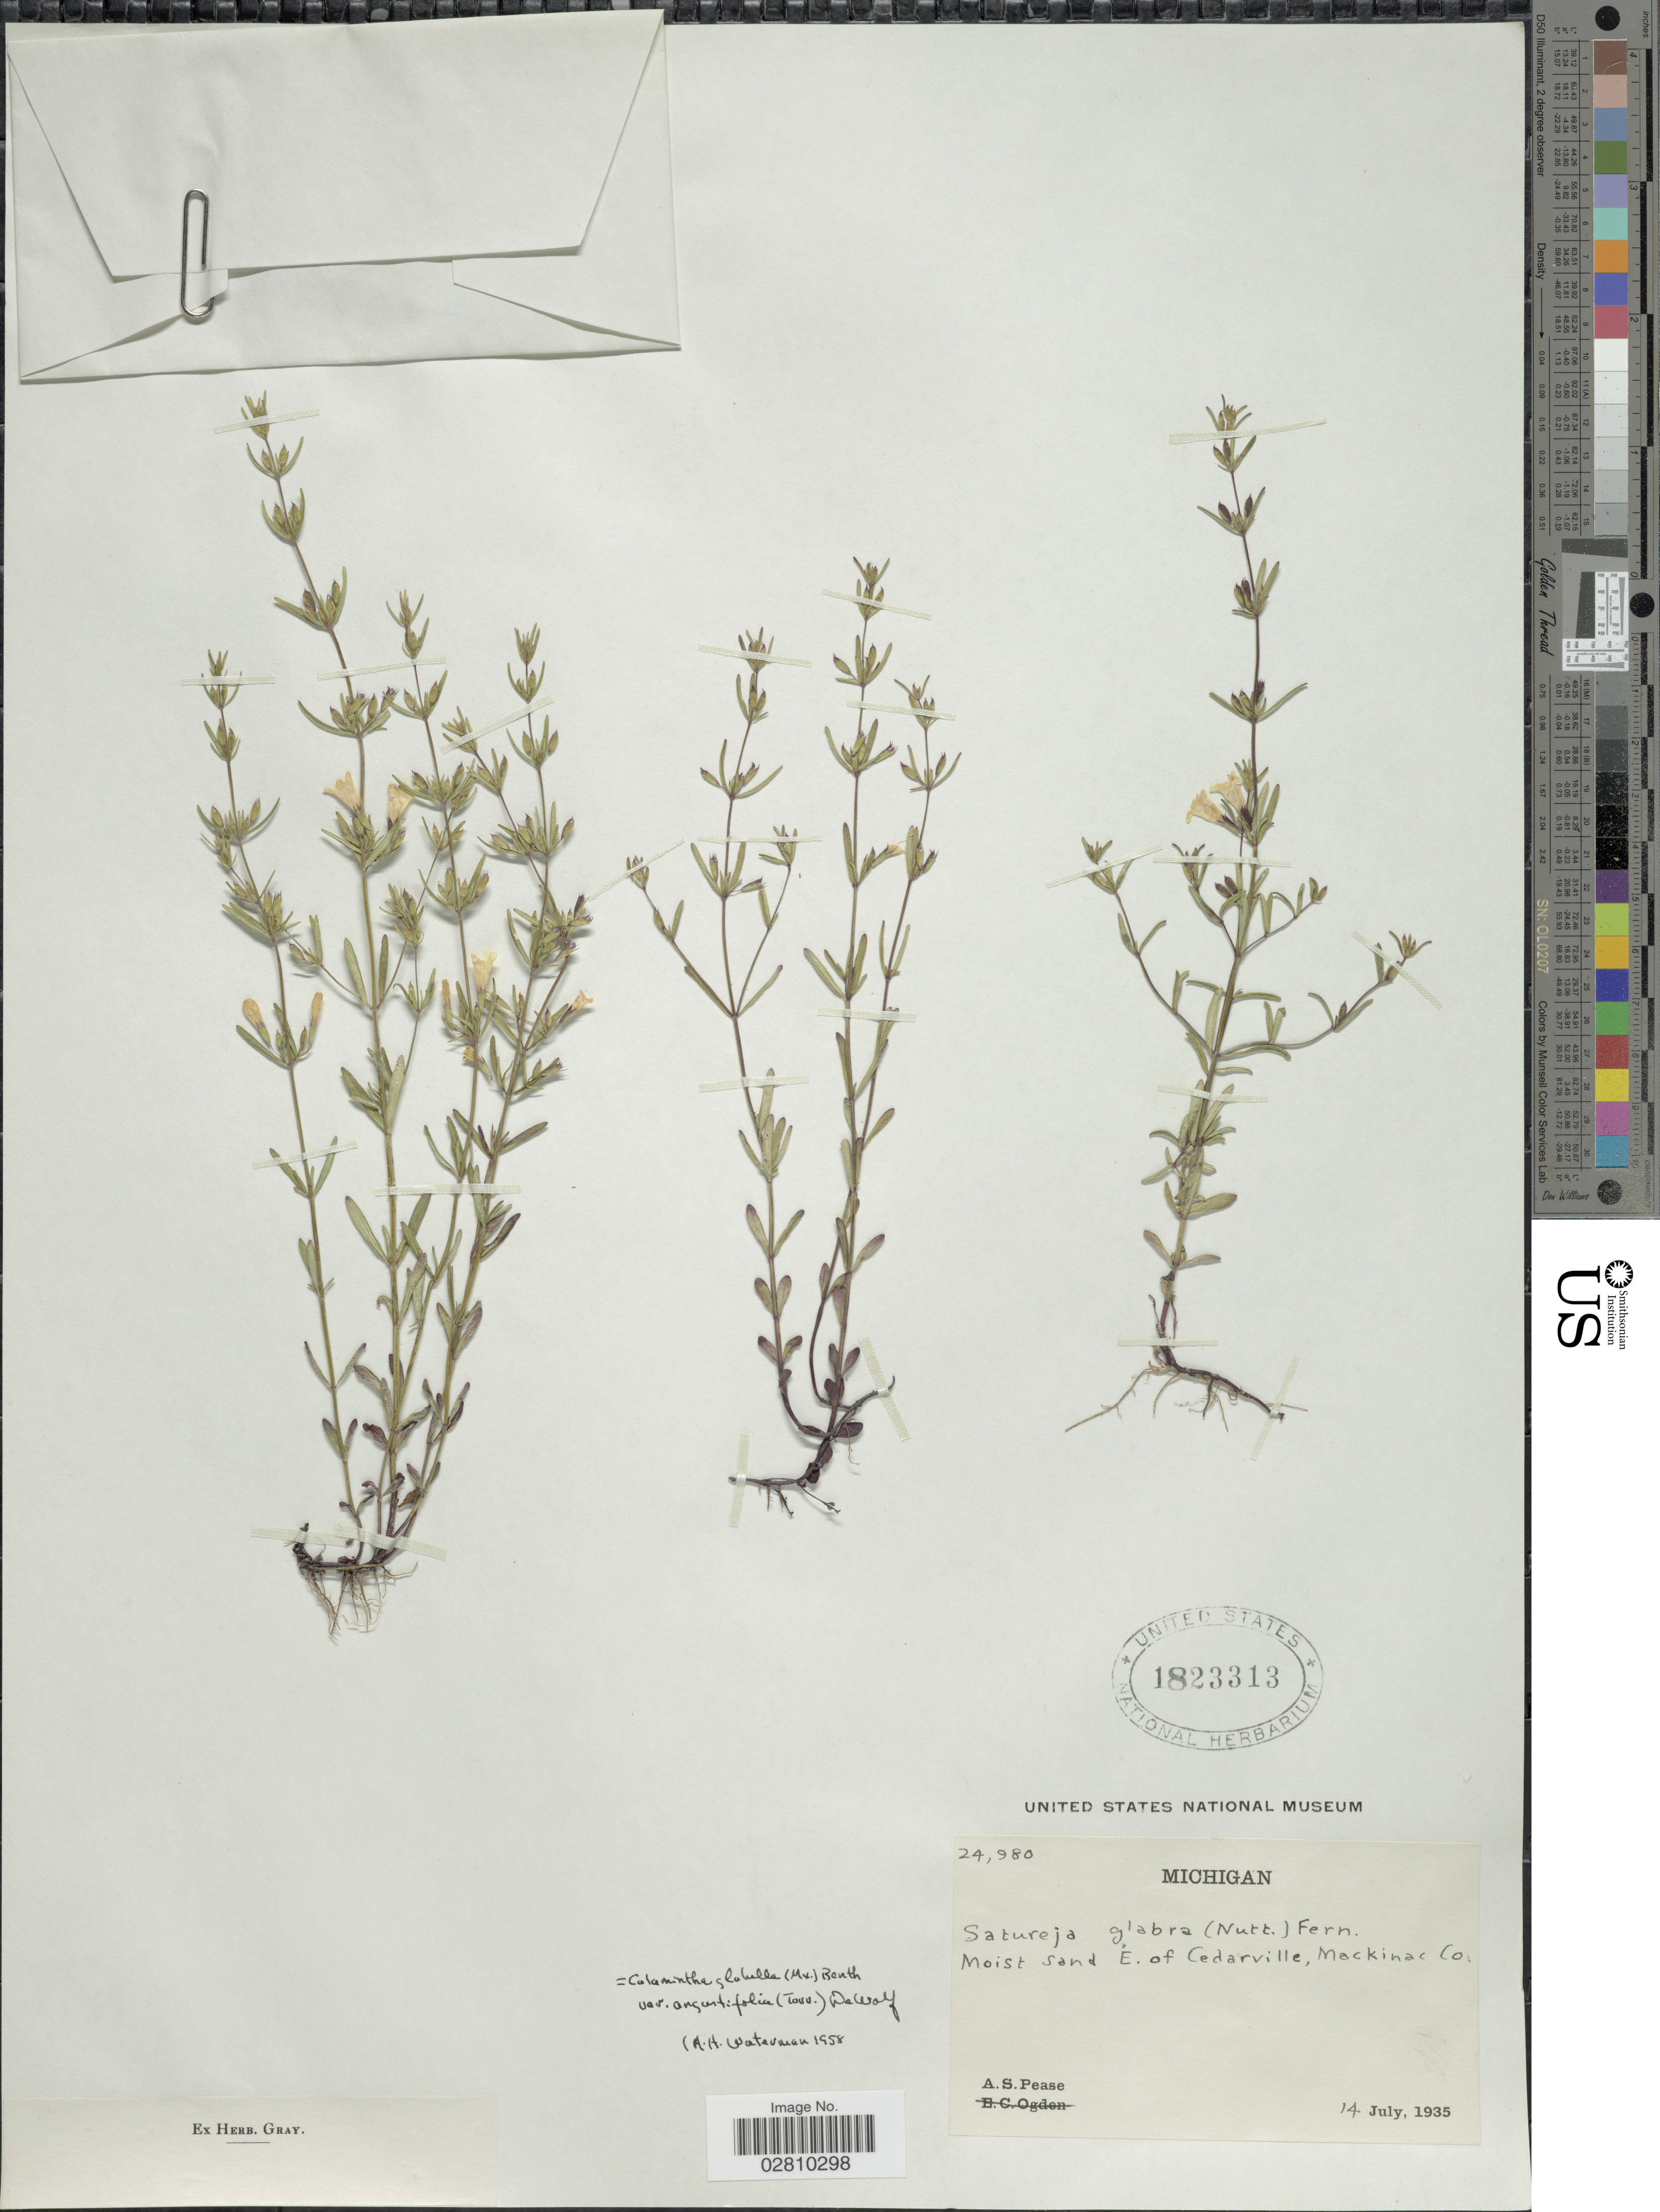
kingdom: Plantae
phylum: Tracheophyta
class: Magnoliopsida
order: Lamiales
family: Lamiaceae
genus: Clinopodium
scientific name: Clinopodium glabrum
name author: (Nutt.) Kuntze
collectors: A. S. Pease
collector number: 24980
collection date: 1935-07-14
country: United States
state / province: Michigan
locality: Moist sand E. of Cedarville, Mackinar Co.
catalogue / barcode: US 1823313